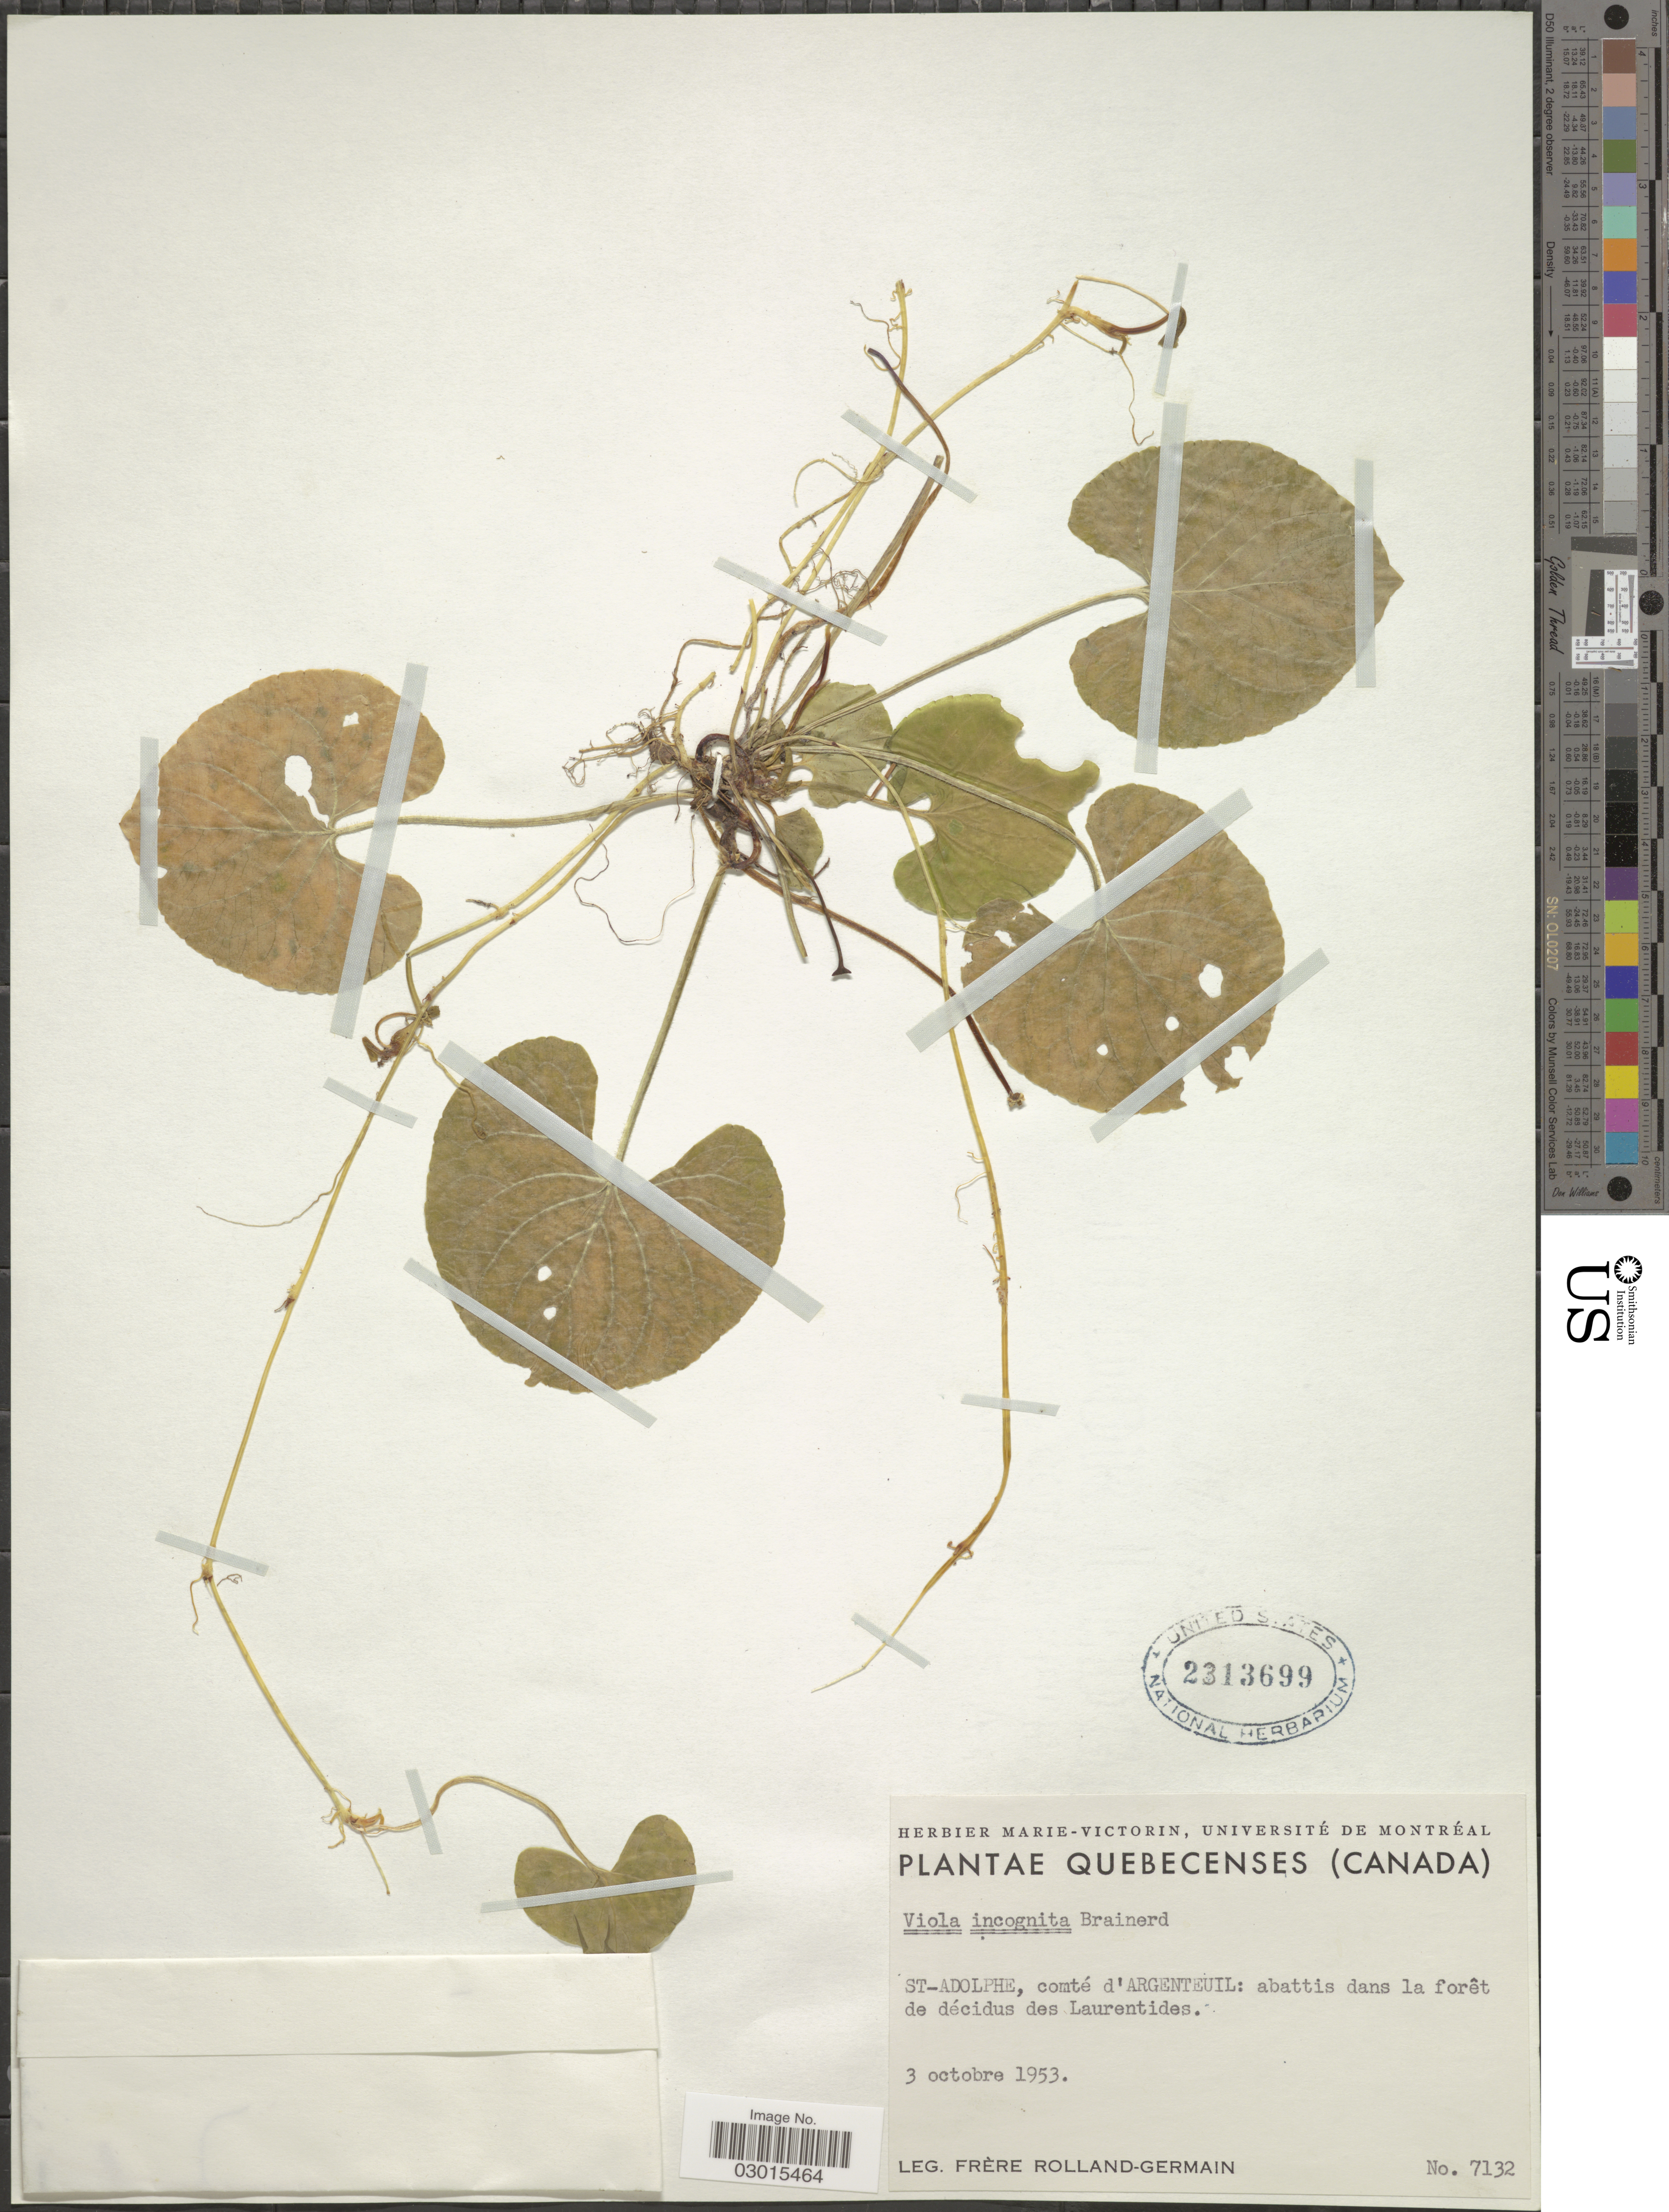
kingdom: Plantae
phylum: Tracheophyta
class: Magnoliopsida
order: Malpighiales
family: Violaceae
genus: Viola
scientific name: Viola incognita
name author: Brainerd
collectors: Rolland-Germain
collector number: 7132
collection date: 1953-10-03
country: Canada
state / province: Quebec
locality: St-Adolphe, comté d'Argenteuil: abattis dans la forêt de décidus des Laurentides.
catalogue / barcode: US 2313699